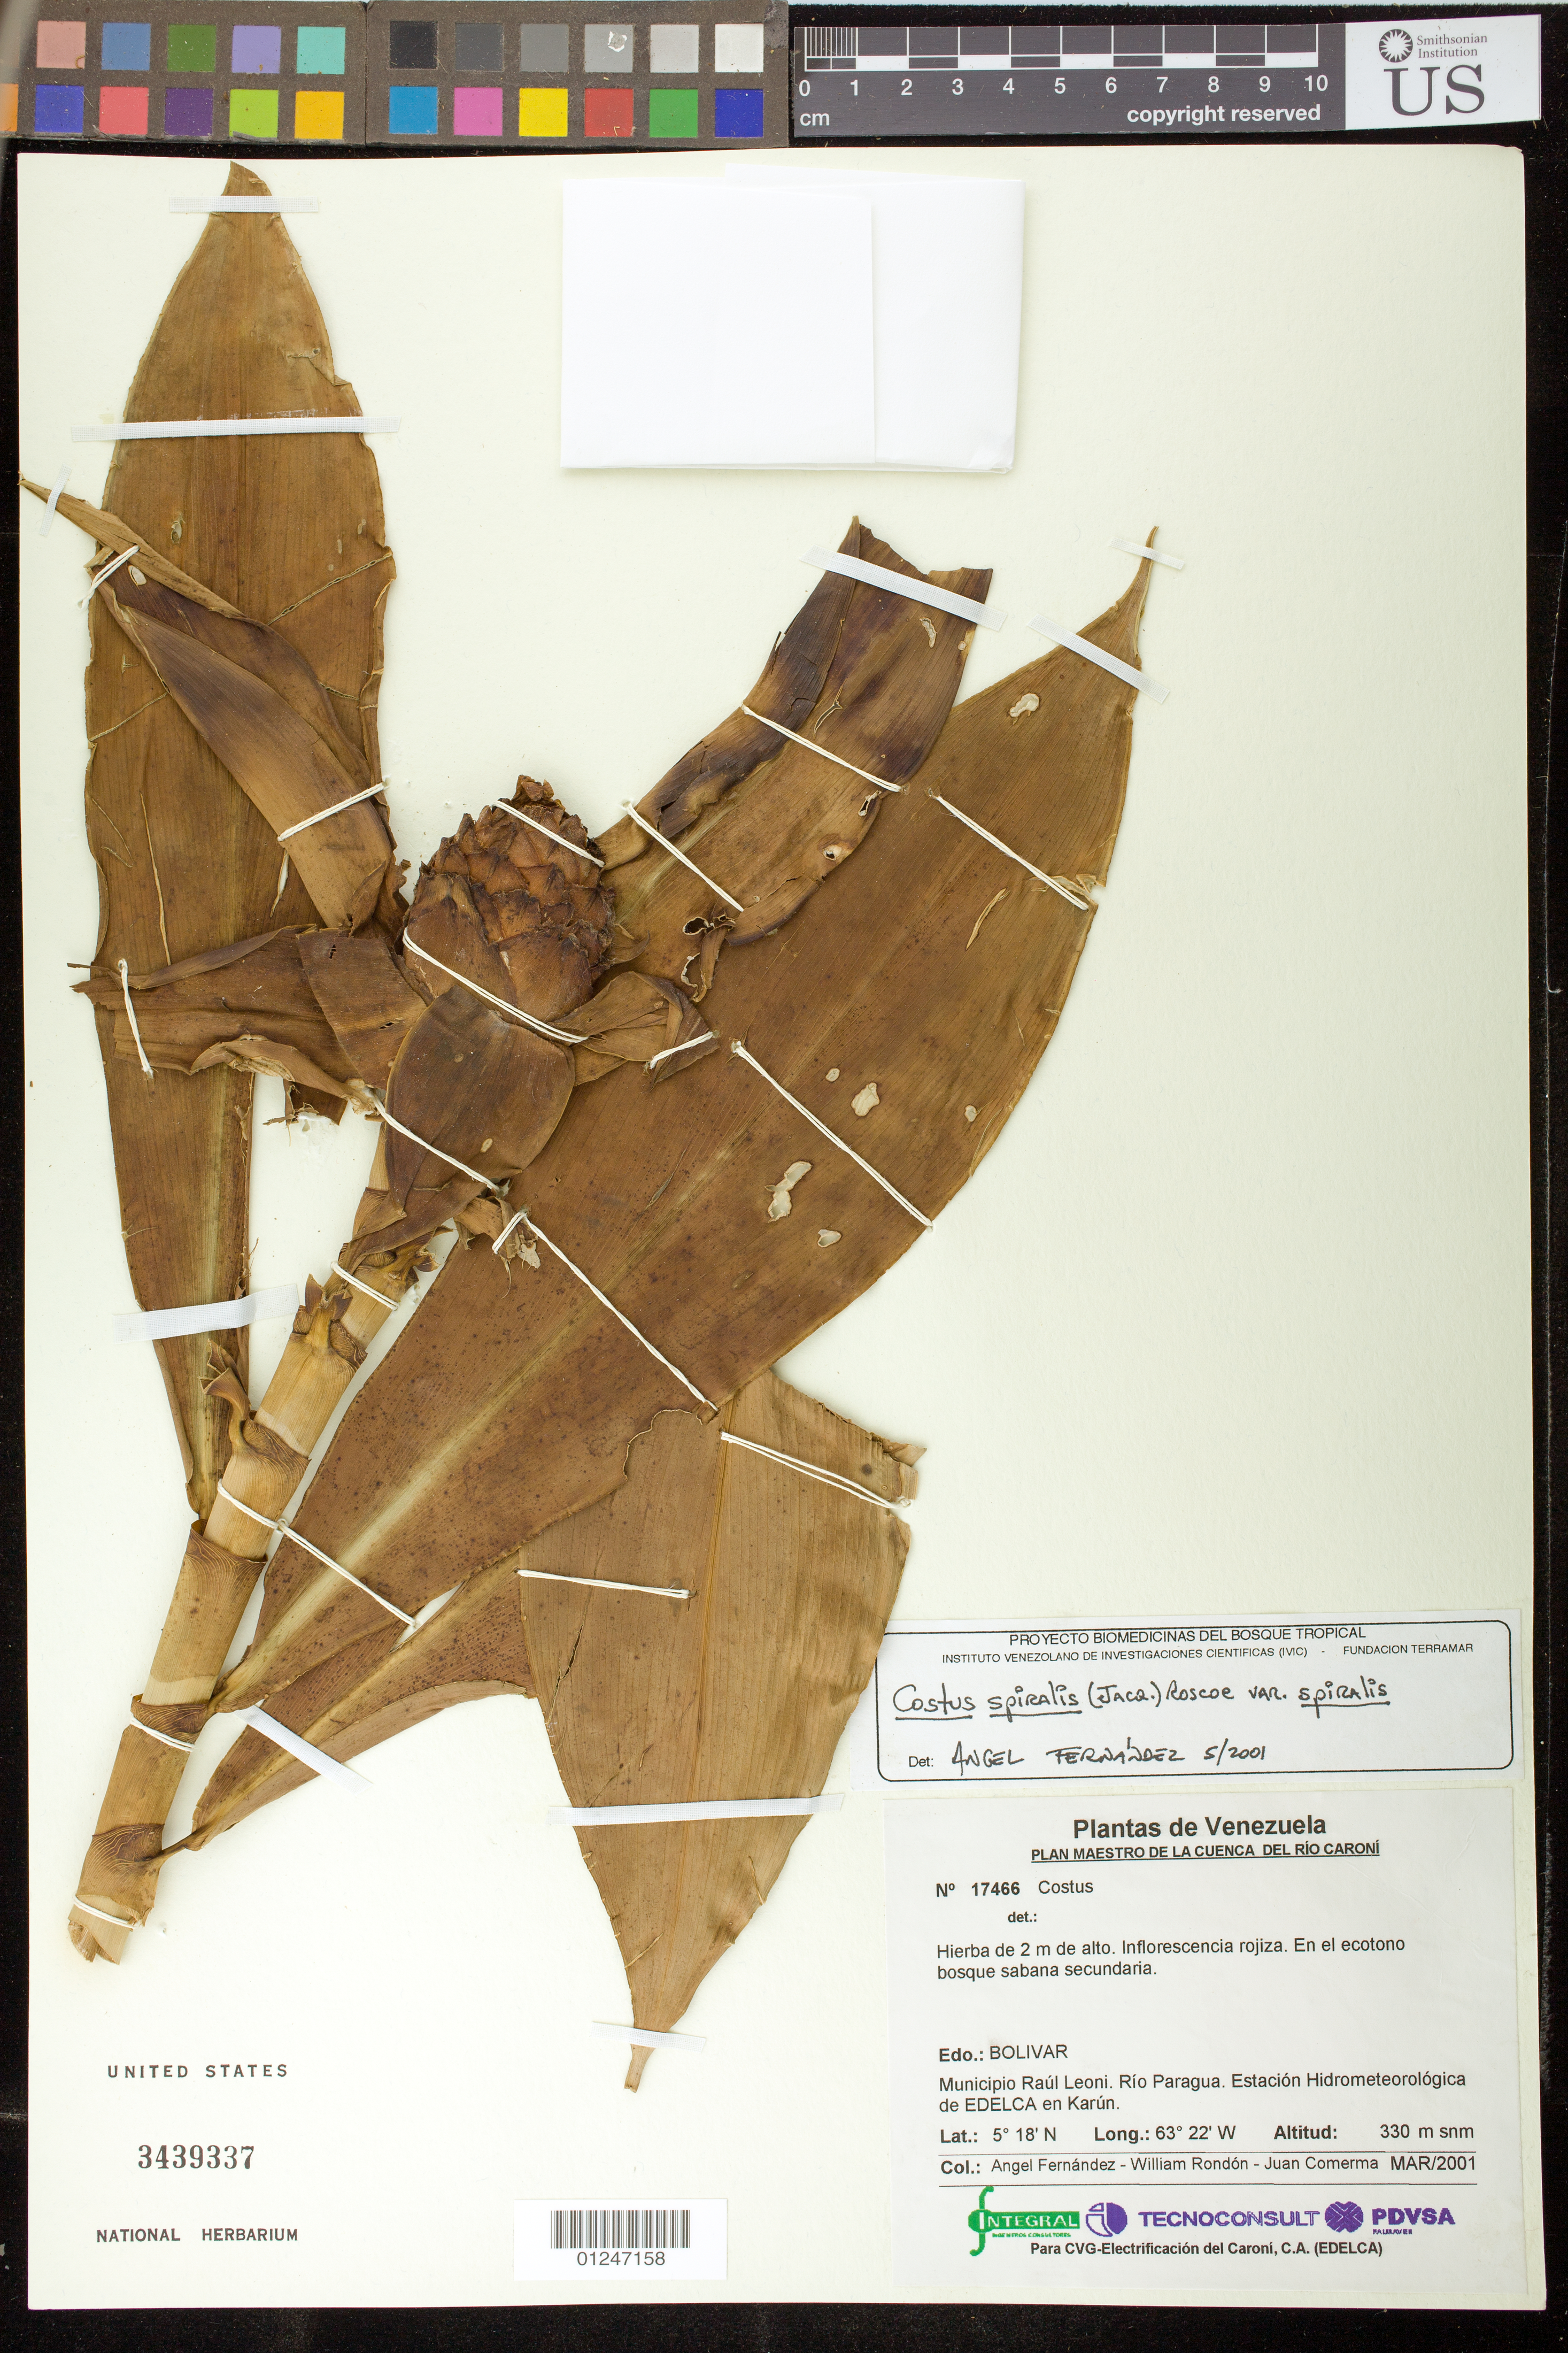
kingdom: Plantae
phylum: Tracheophyta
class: Liliopsida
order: Zingiberales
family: Costaceae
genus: Costus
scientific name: Costus spiralis var. spiralis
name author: (Jacq.) Roscoe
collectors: A. Fernández, N. Rondón & J. Comerma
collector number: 17466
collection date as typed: Mar-01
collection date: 2001-03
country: Venezuela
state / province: Bolívar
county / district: Angostura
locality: Mun. Raúl Leoni [=Angostura], Rio Paragua.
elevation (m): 330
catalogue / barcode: US 3439337